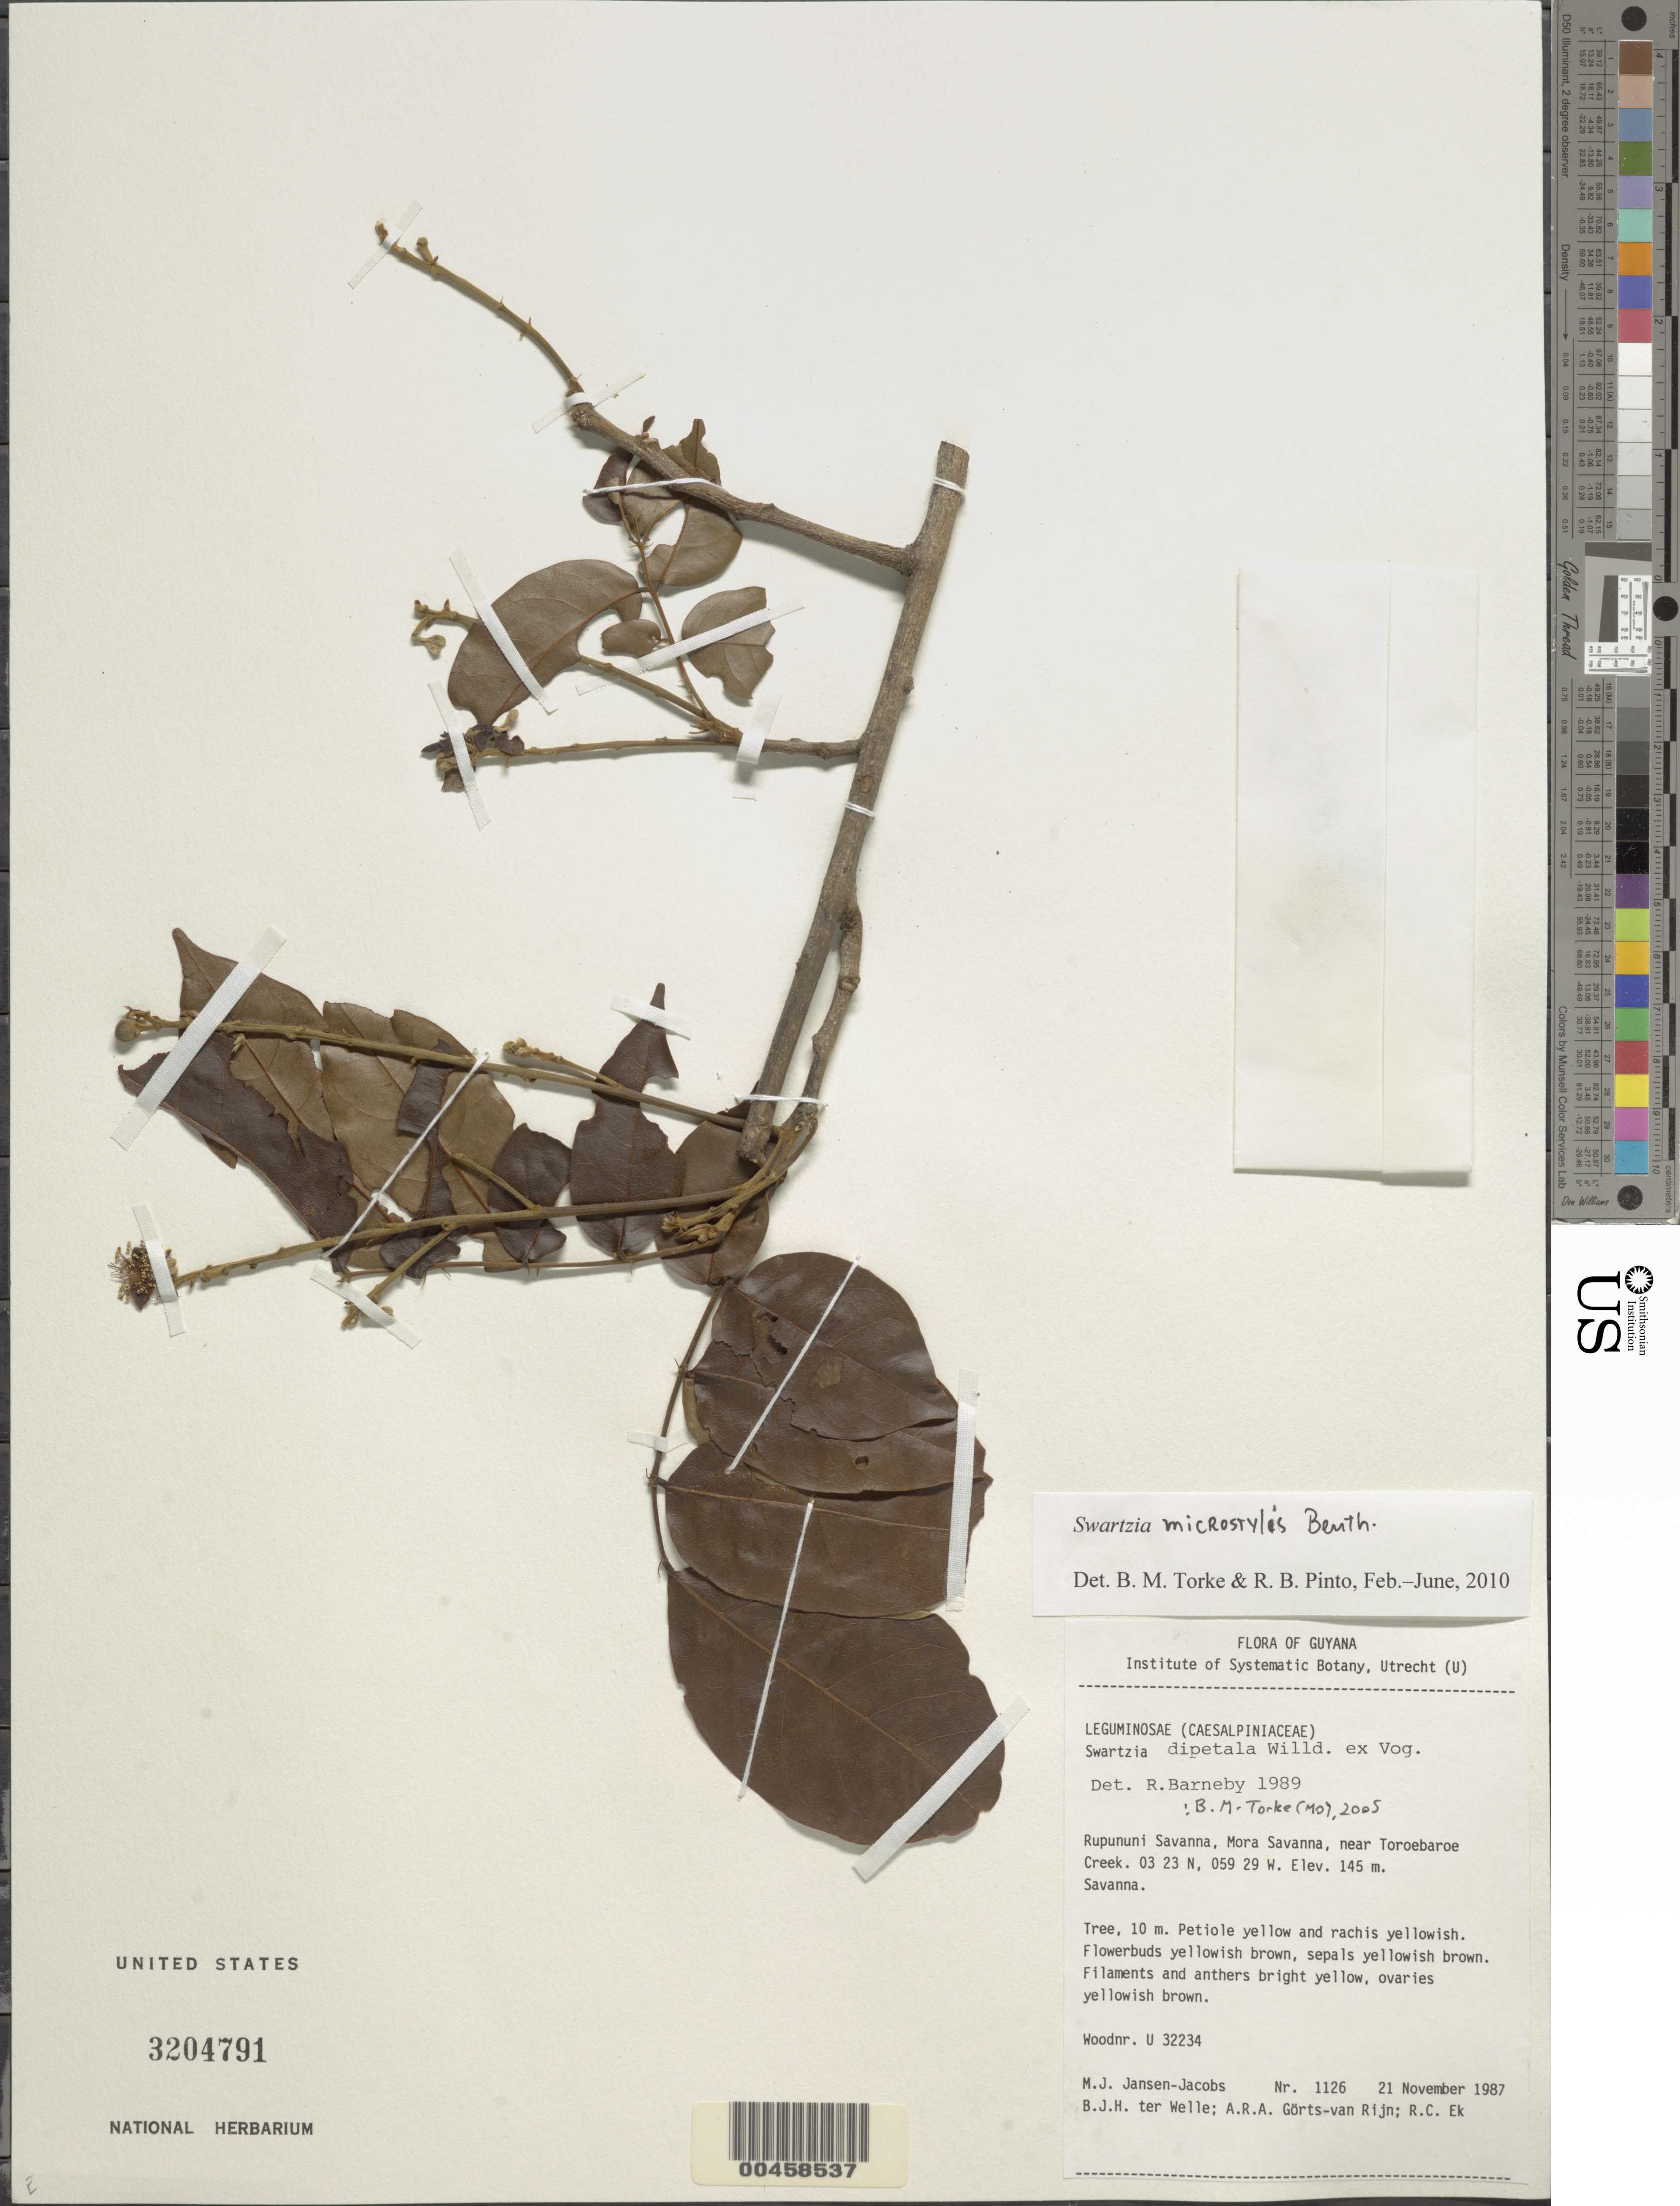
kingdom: Plantae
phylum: Tracheophyta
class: Magnoliopsida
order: Fabales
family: Fabaceae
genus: Swartzia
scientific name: Swartzia dipetala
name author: Willd. ex Vogel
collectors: M. J. Jansen-Jacobs, B. Welle, A. .R. A. Görts-van Rijn & R. C. Ek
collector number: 1126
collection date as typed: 21 Nov 1987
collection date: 1987-11-21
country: Guyana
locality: Toroebaroe Creek, near; Rupununi Savanna; Mora Savanna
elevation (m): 145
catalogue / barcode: US 3204791